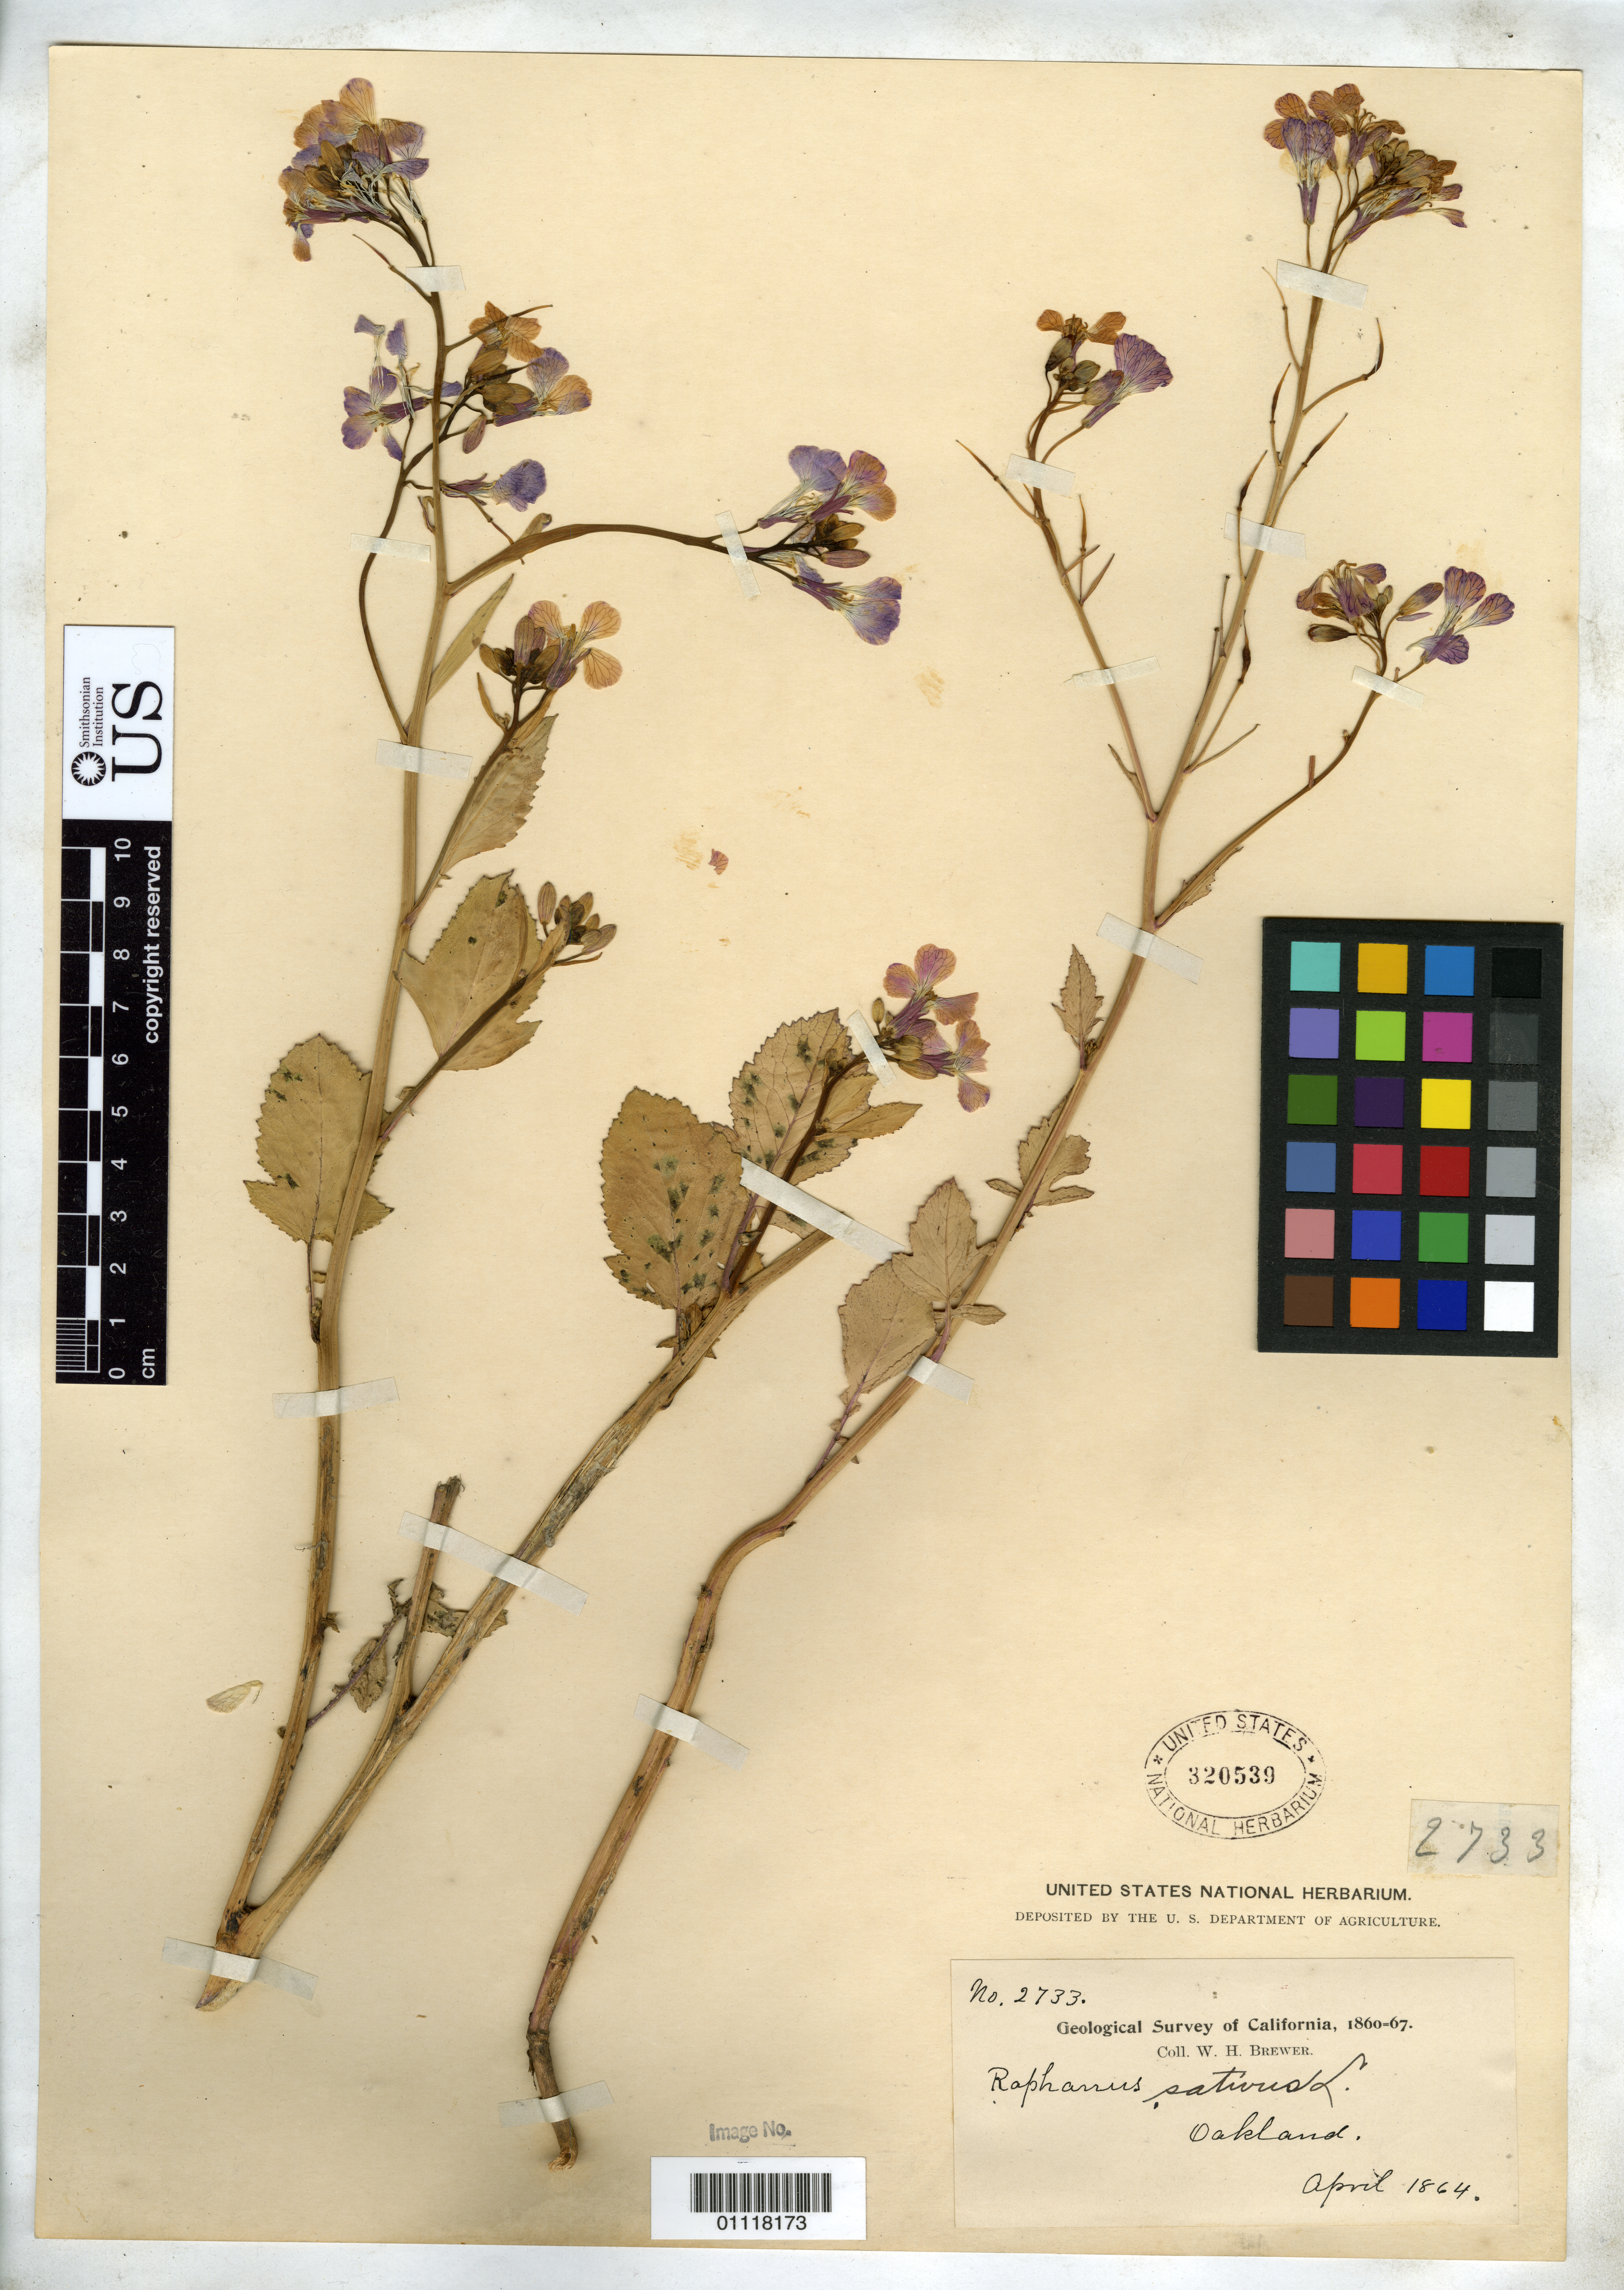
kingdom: Plantae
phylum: Tracheophyta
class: Magnoliopsida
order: Brassicales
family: Brassicaceae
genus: Raphanus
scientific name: Raphanus sativus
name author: L.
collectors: W. H. Brewer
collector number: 2733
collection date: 1864-04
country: United States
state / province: California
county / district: Alameda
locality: Oakland.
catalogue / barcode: US 320539